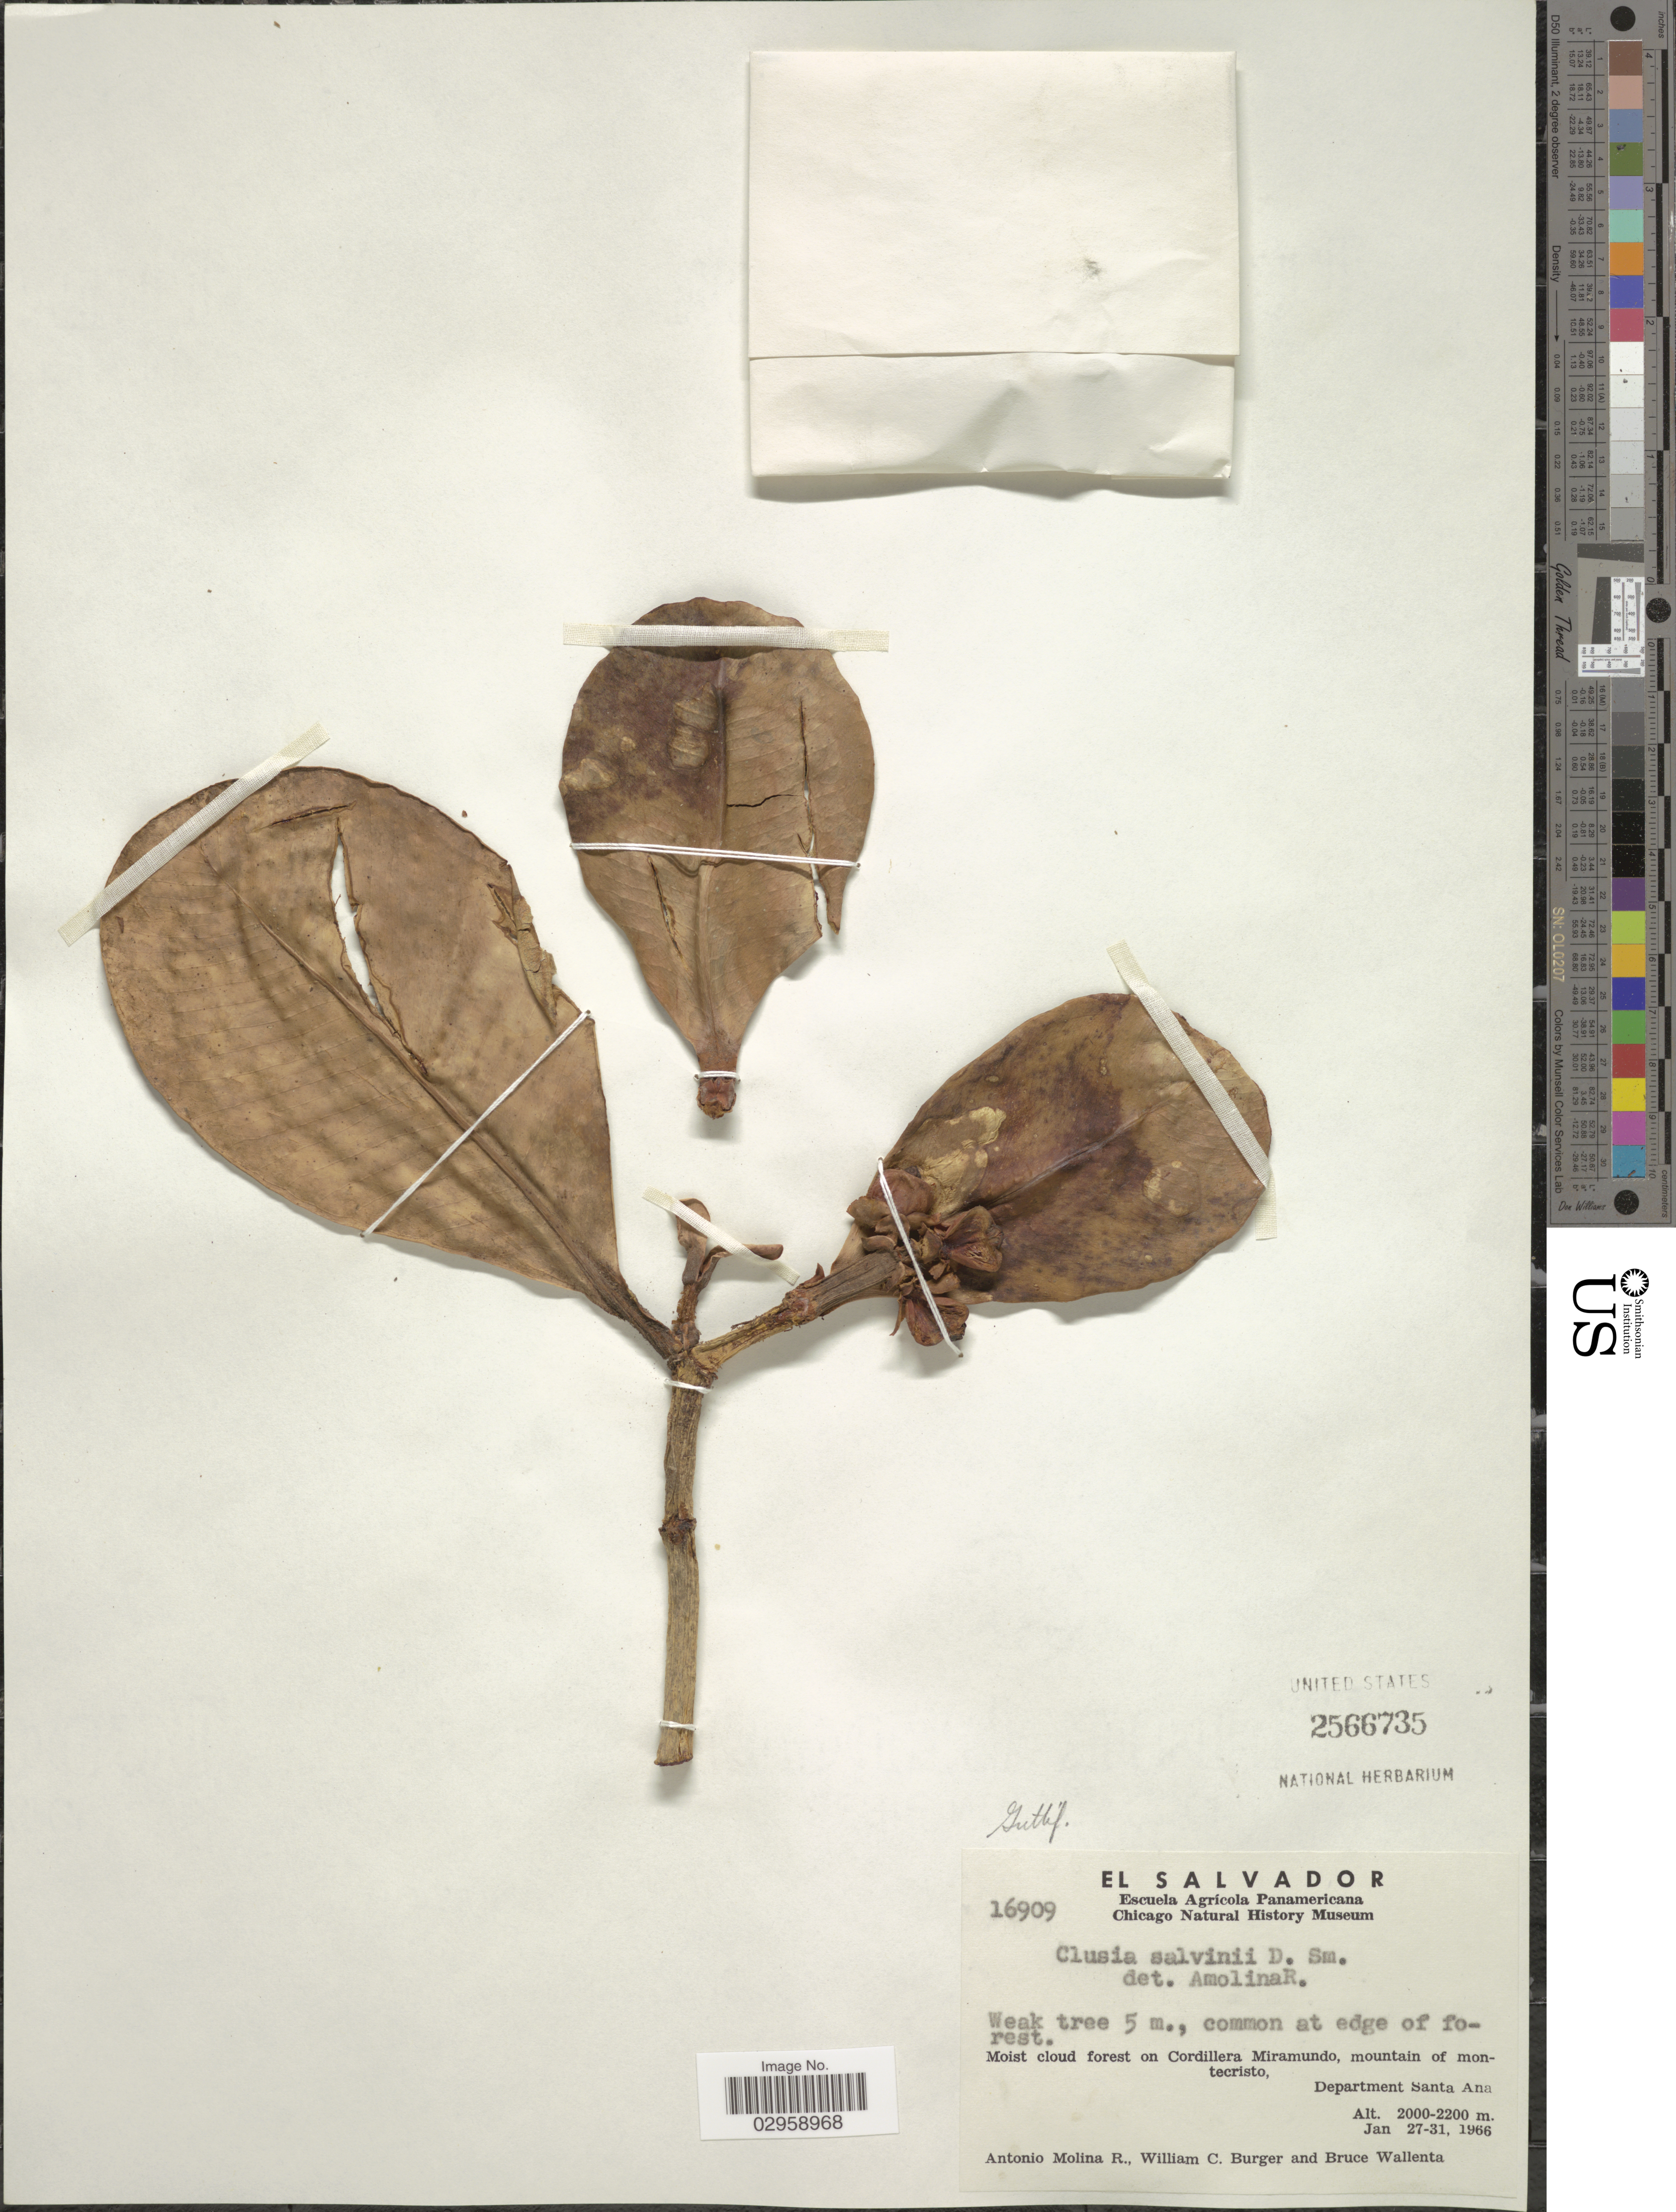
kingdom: Plantae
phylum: Tracheophyta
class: Magnoliopsida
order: Malpighiales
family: Clusiaceae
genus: Clusia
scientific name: Clusia salvinii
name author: Donn. Sm.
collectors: A. Molina R., W. Burger & B. Wallenta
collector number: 16909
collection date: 1966-01-27/1966-01-31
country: El Salvador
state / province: Santa Ana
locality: Moist cloud forest on Cordillera Miramundo, mountain of Montecristo. Department Santa Ana.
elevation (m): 2000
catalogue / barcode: US 2566735